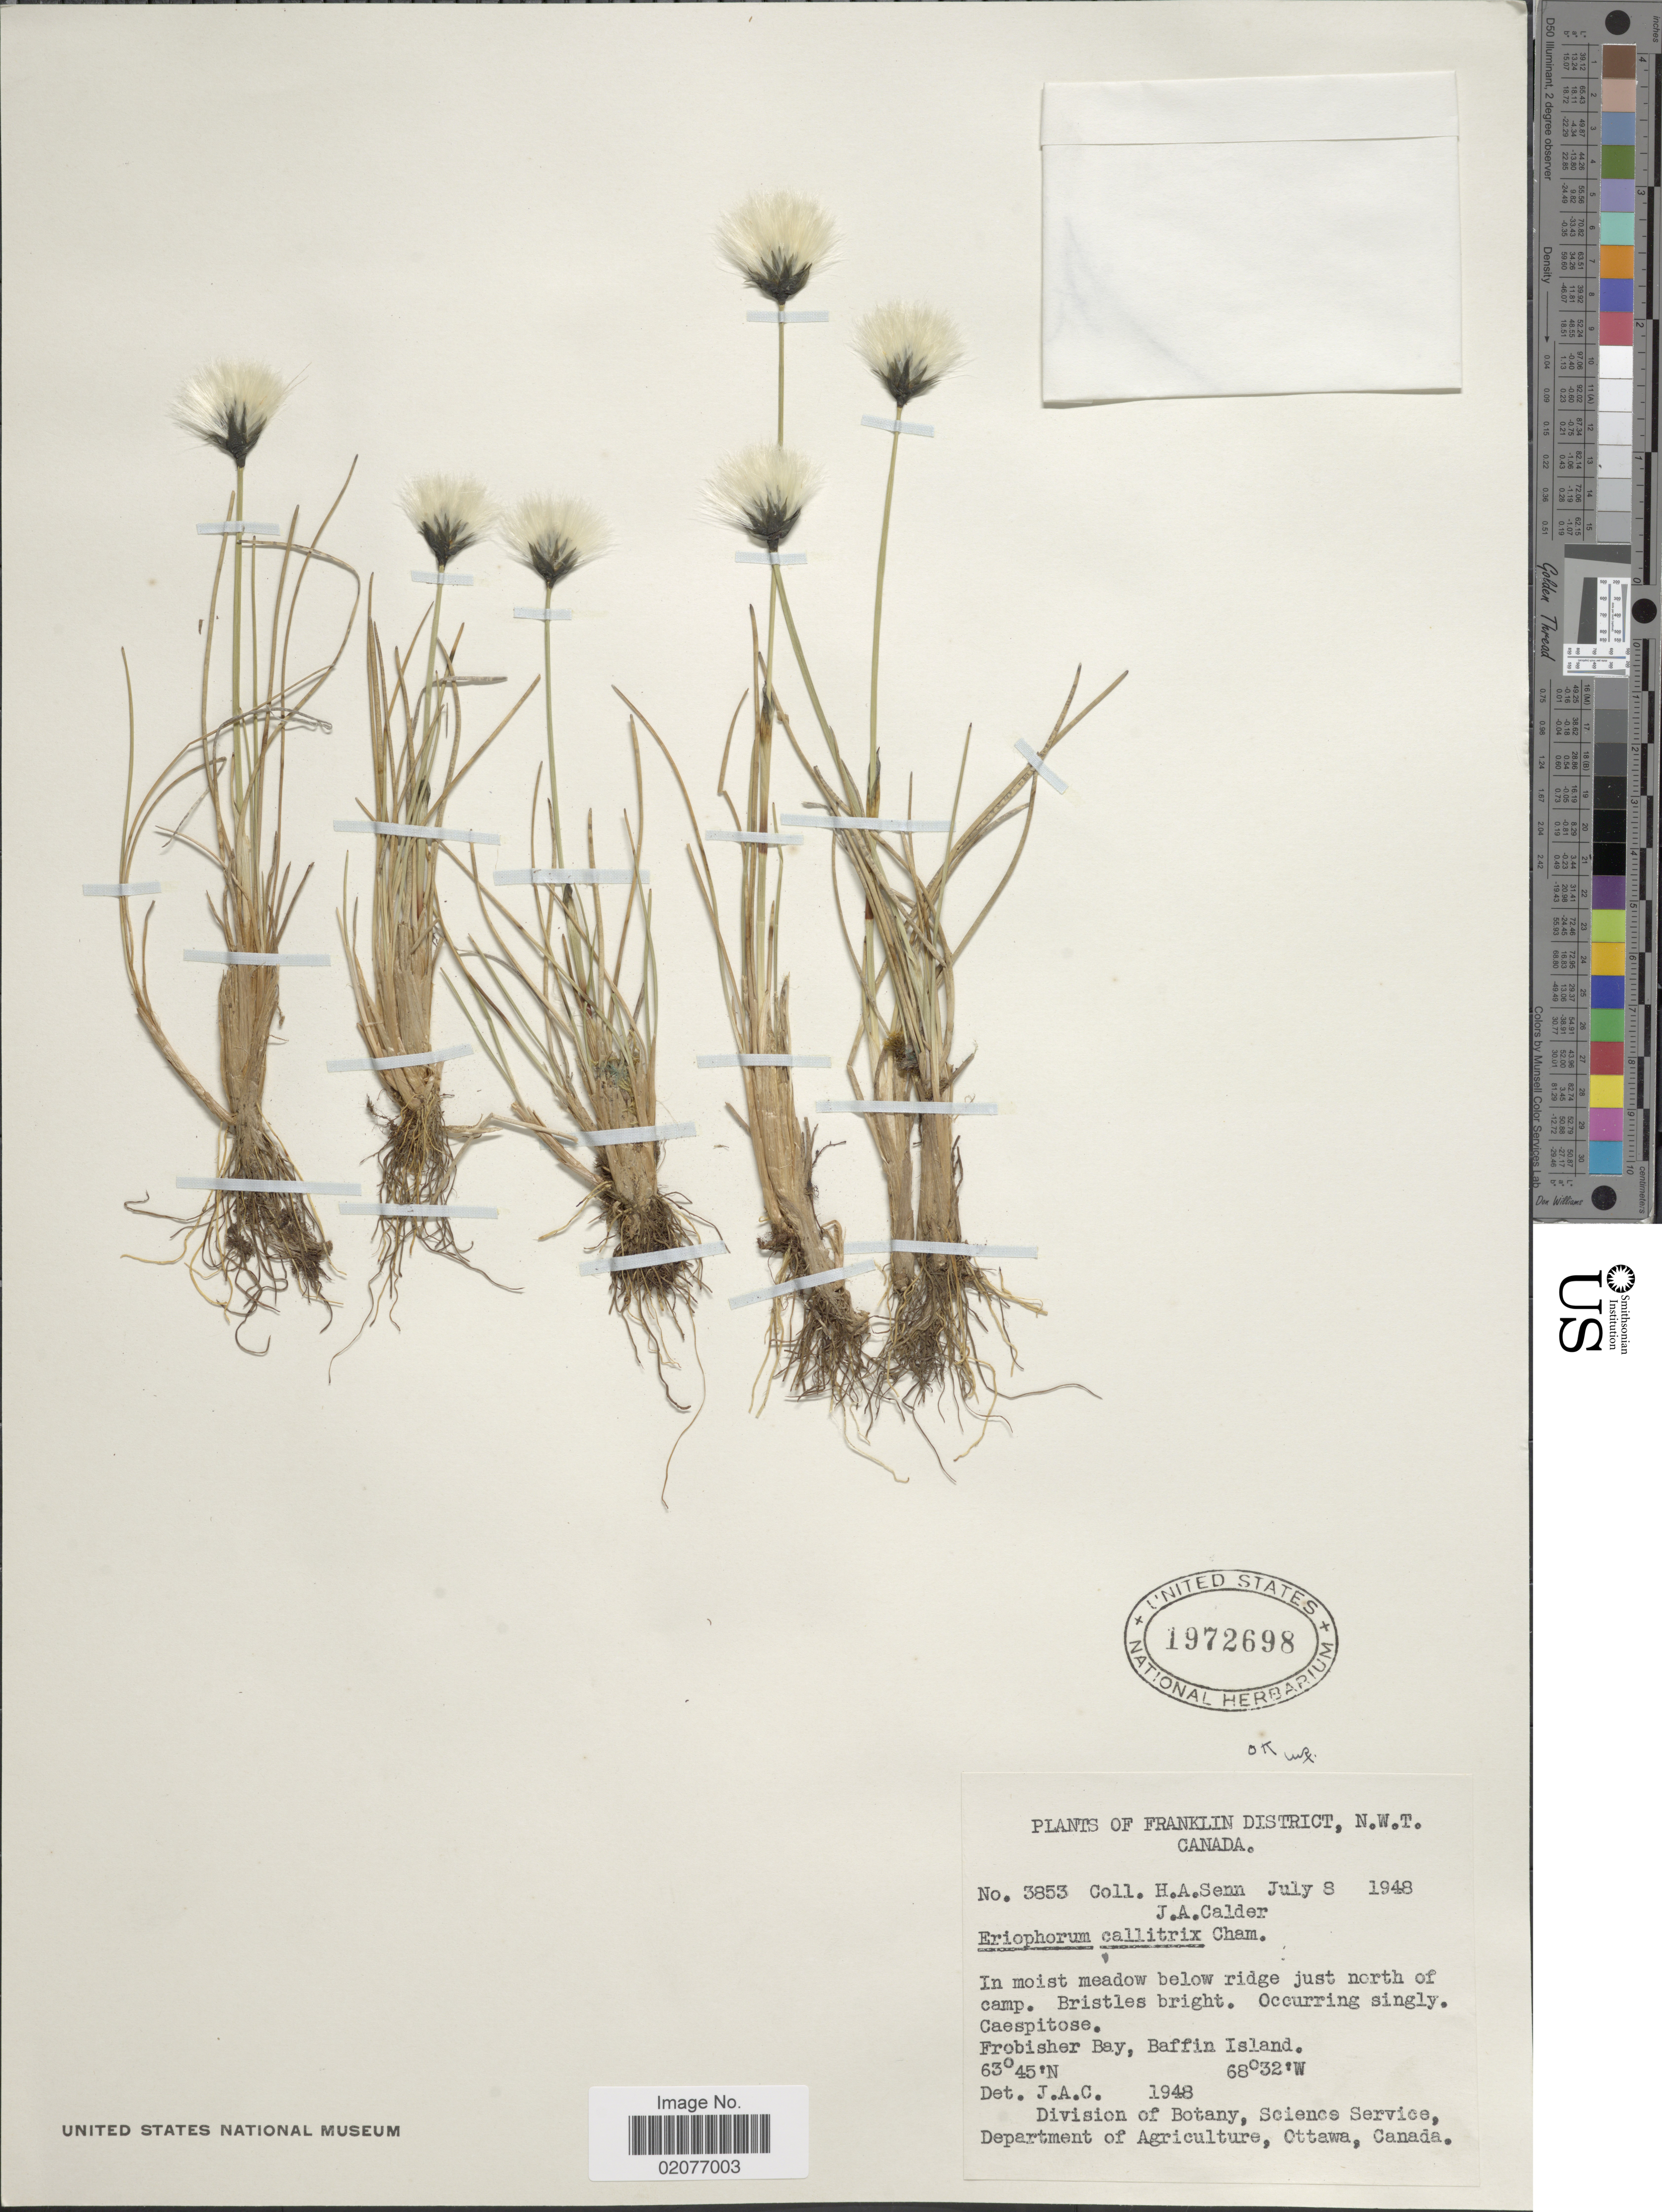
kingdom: Plantae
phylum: Tracheophyta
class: Liliopsida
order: Poales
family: Cyperaceae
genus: Eriophorum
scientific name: Eriophorum callitrix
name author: Cham. ex C.A. Mey.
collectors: H. Senn & J. A. Calder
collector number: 3853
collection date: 1948-07-08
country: Canada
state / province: Northwest Territories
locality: Franklin District, In moist meadow below ridge just north of camp. Bristles bright, Frobisher Bay, Baffin Island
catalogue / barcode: US 1972698